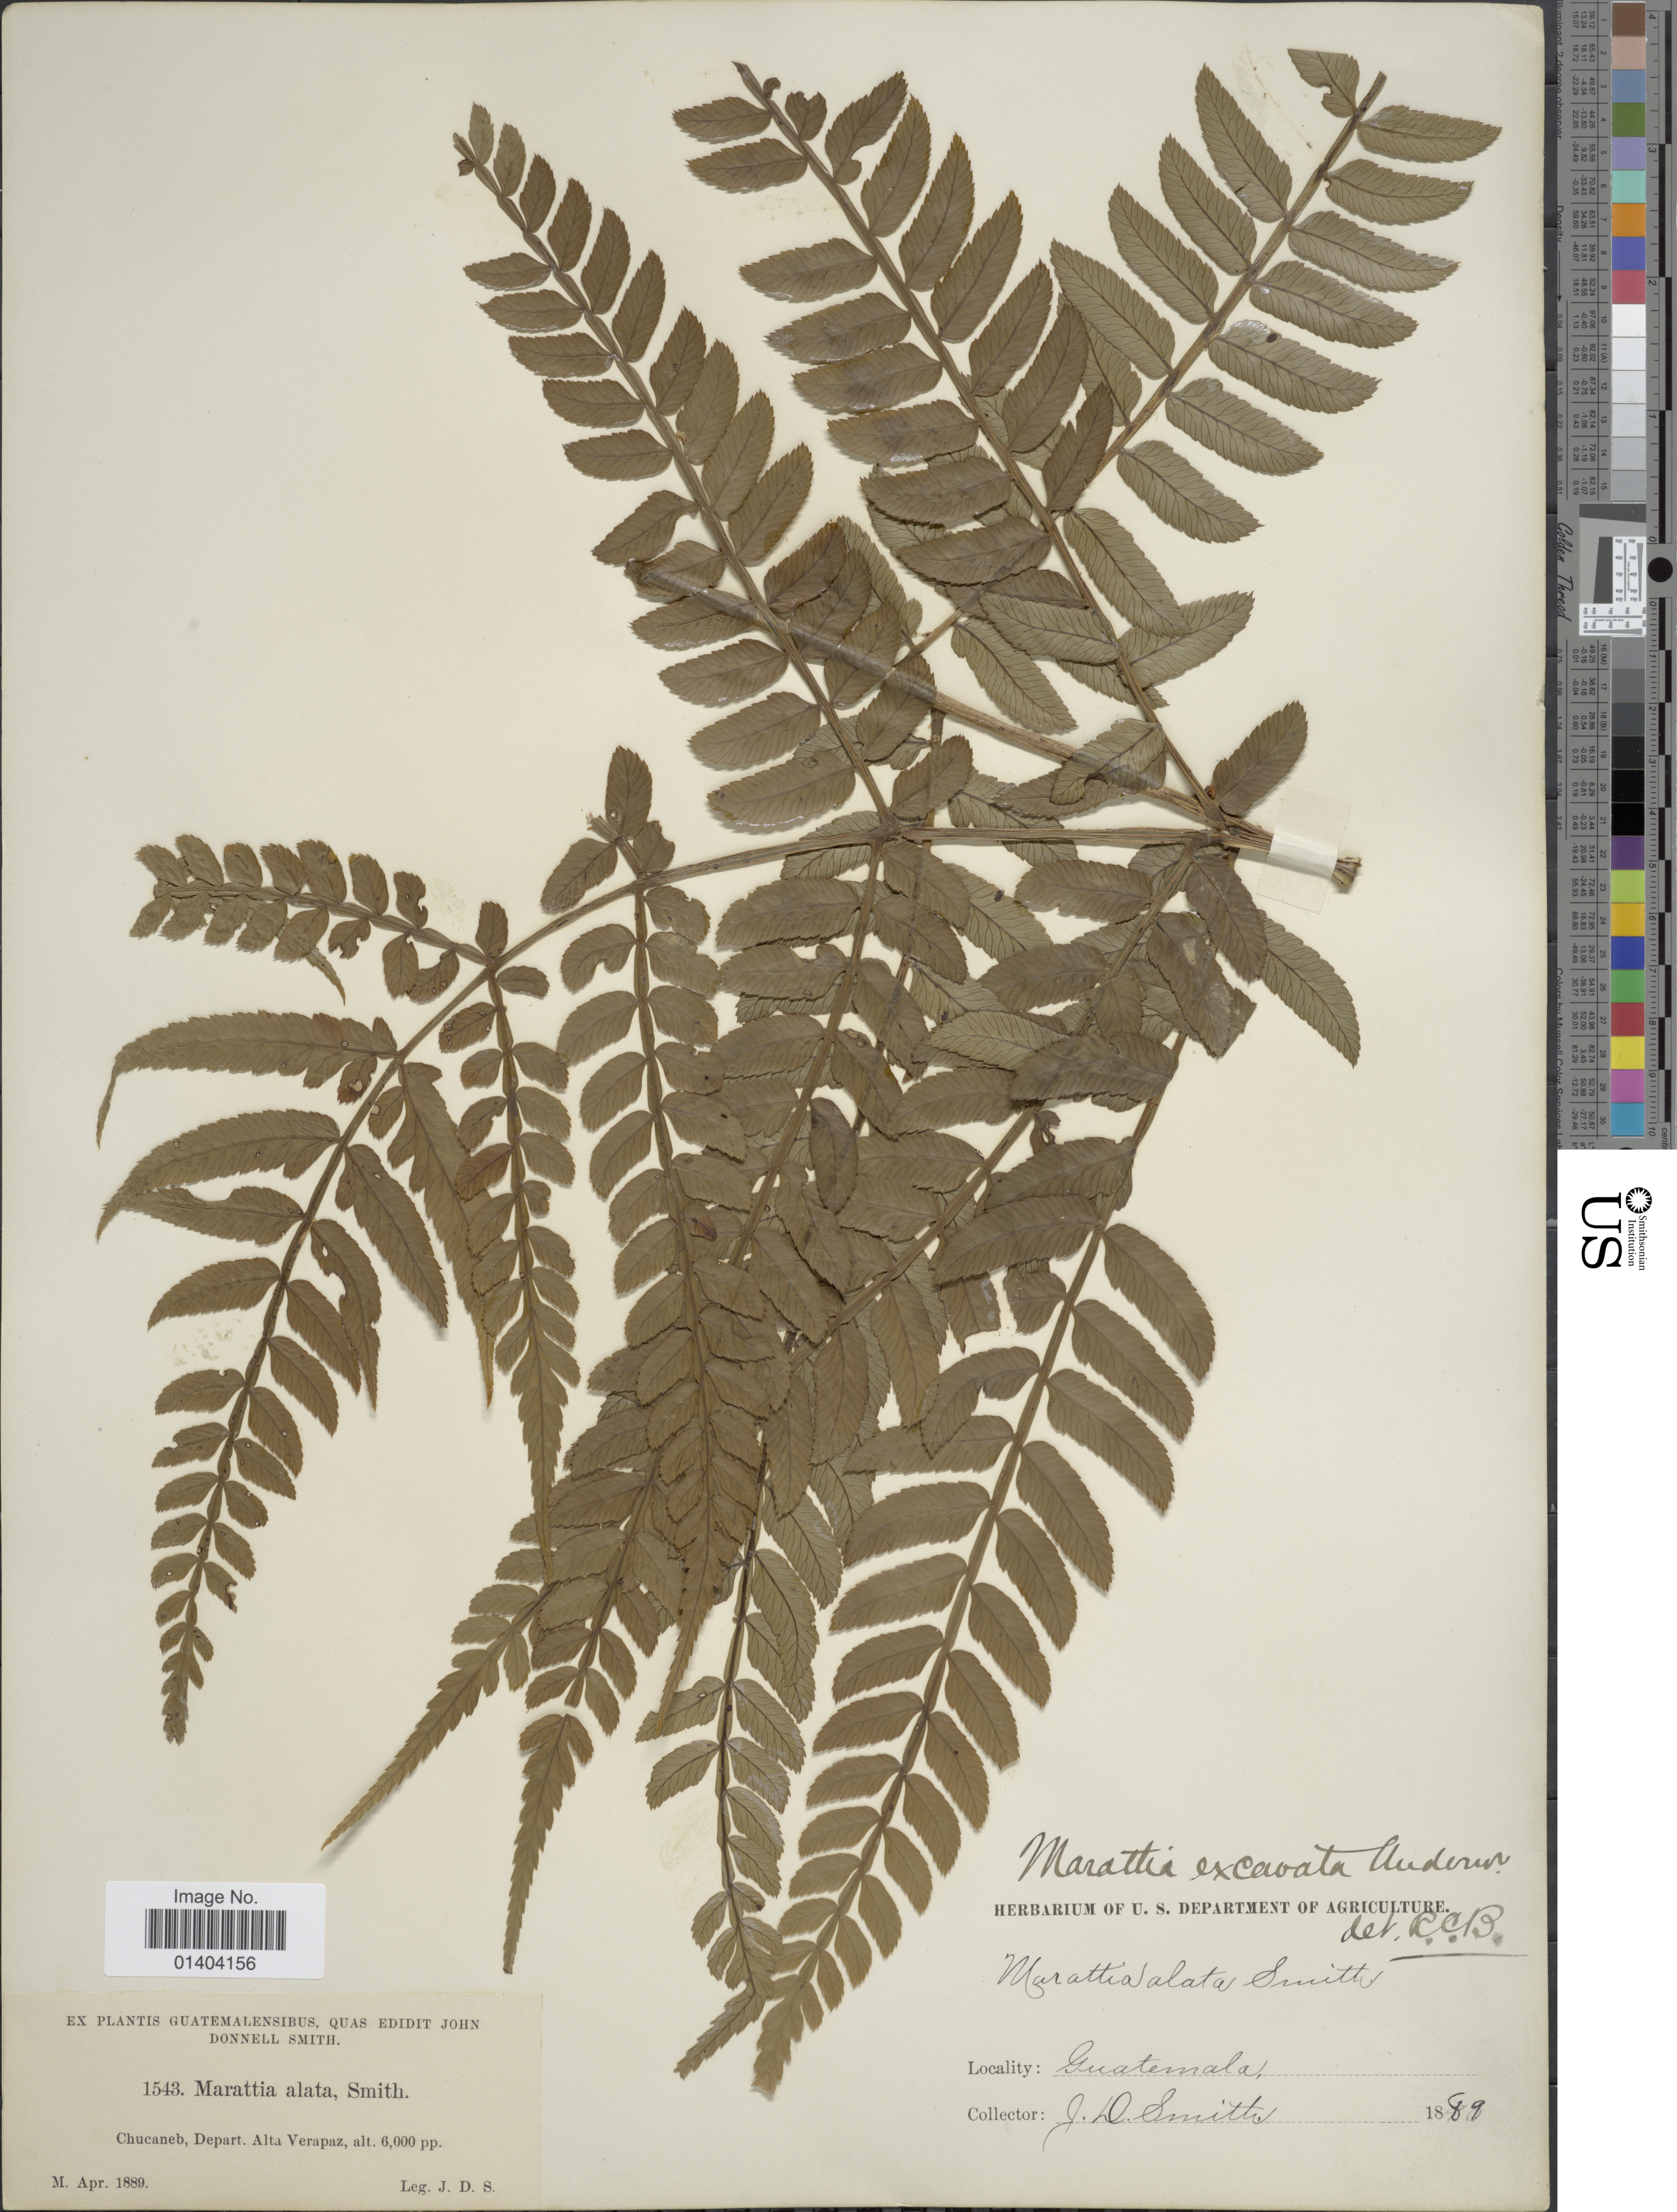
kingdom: Plantae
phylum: Tracheophyta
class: Polypodiopsida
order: Marattiales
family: Marattiaceae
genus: Marattia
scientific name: Marattia excavata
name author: Underw.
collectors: J. D. Smith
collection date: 1889-04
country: Guatemala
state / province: Alta Verapaz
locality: Chucaneb depart, Alta Verapaz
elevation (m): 1829